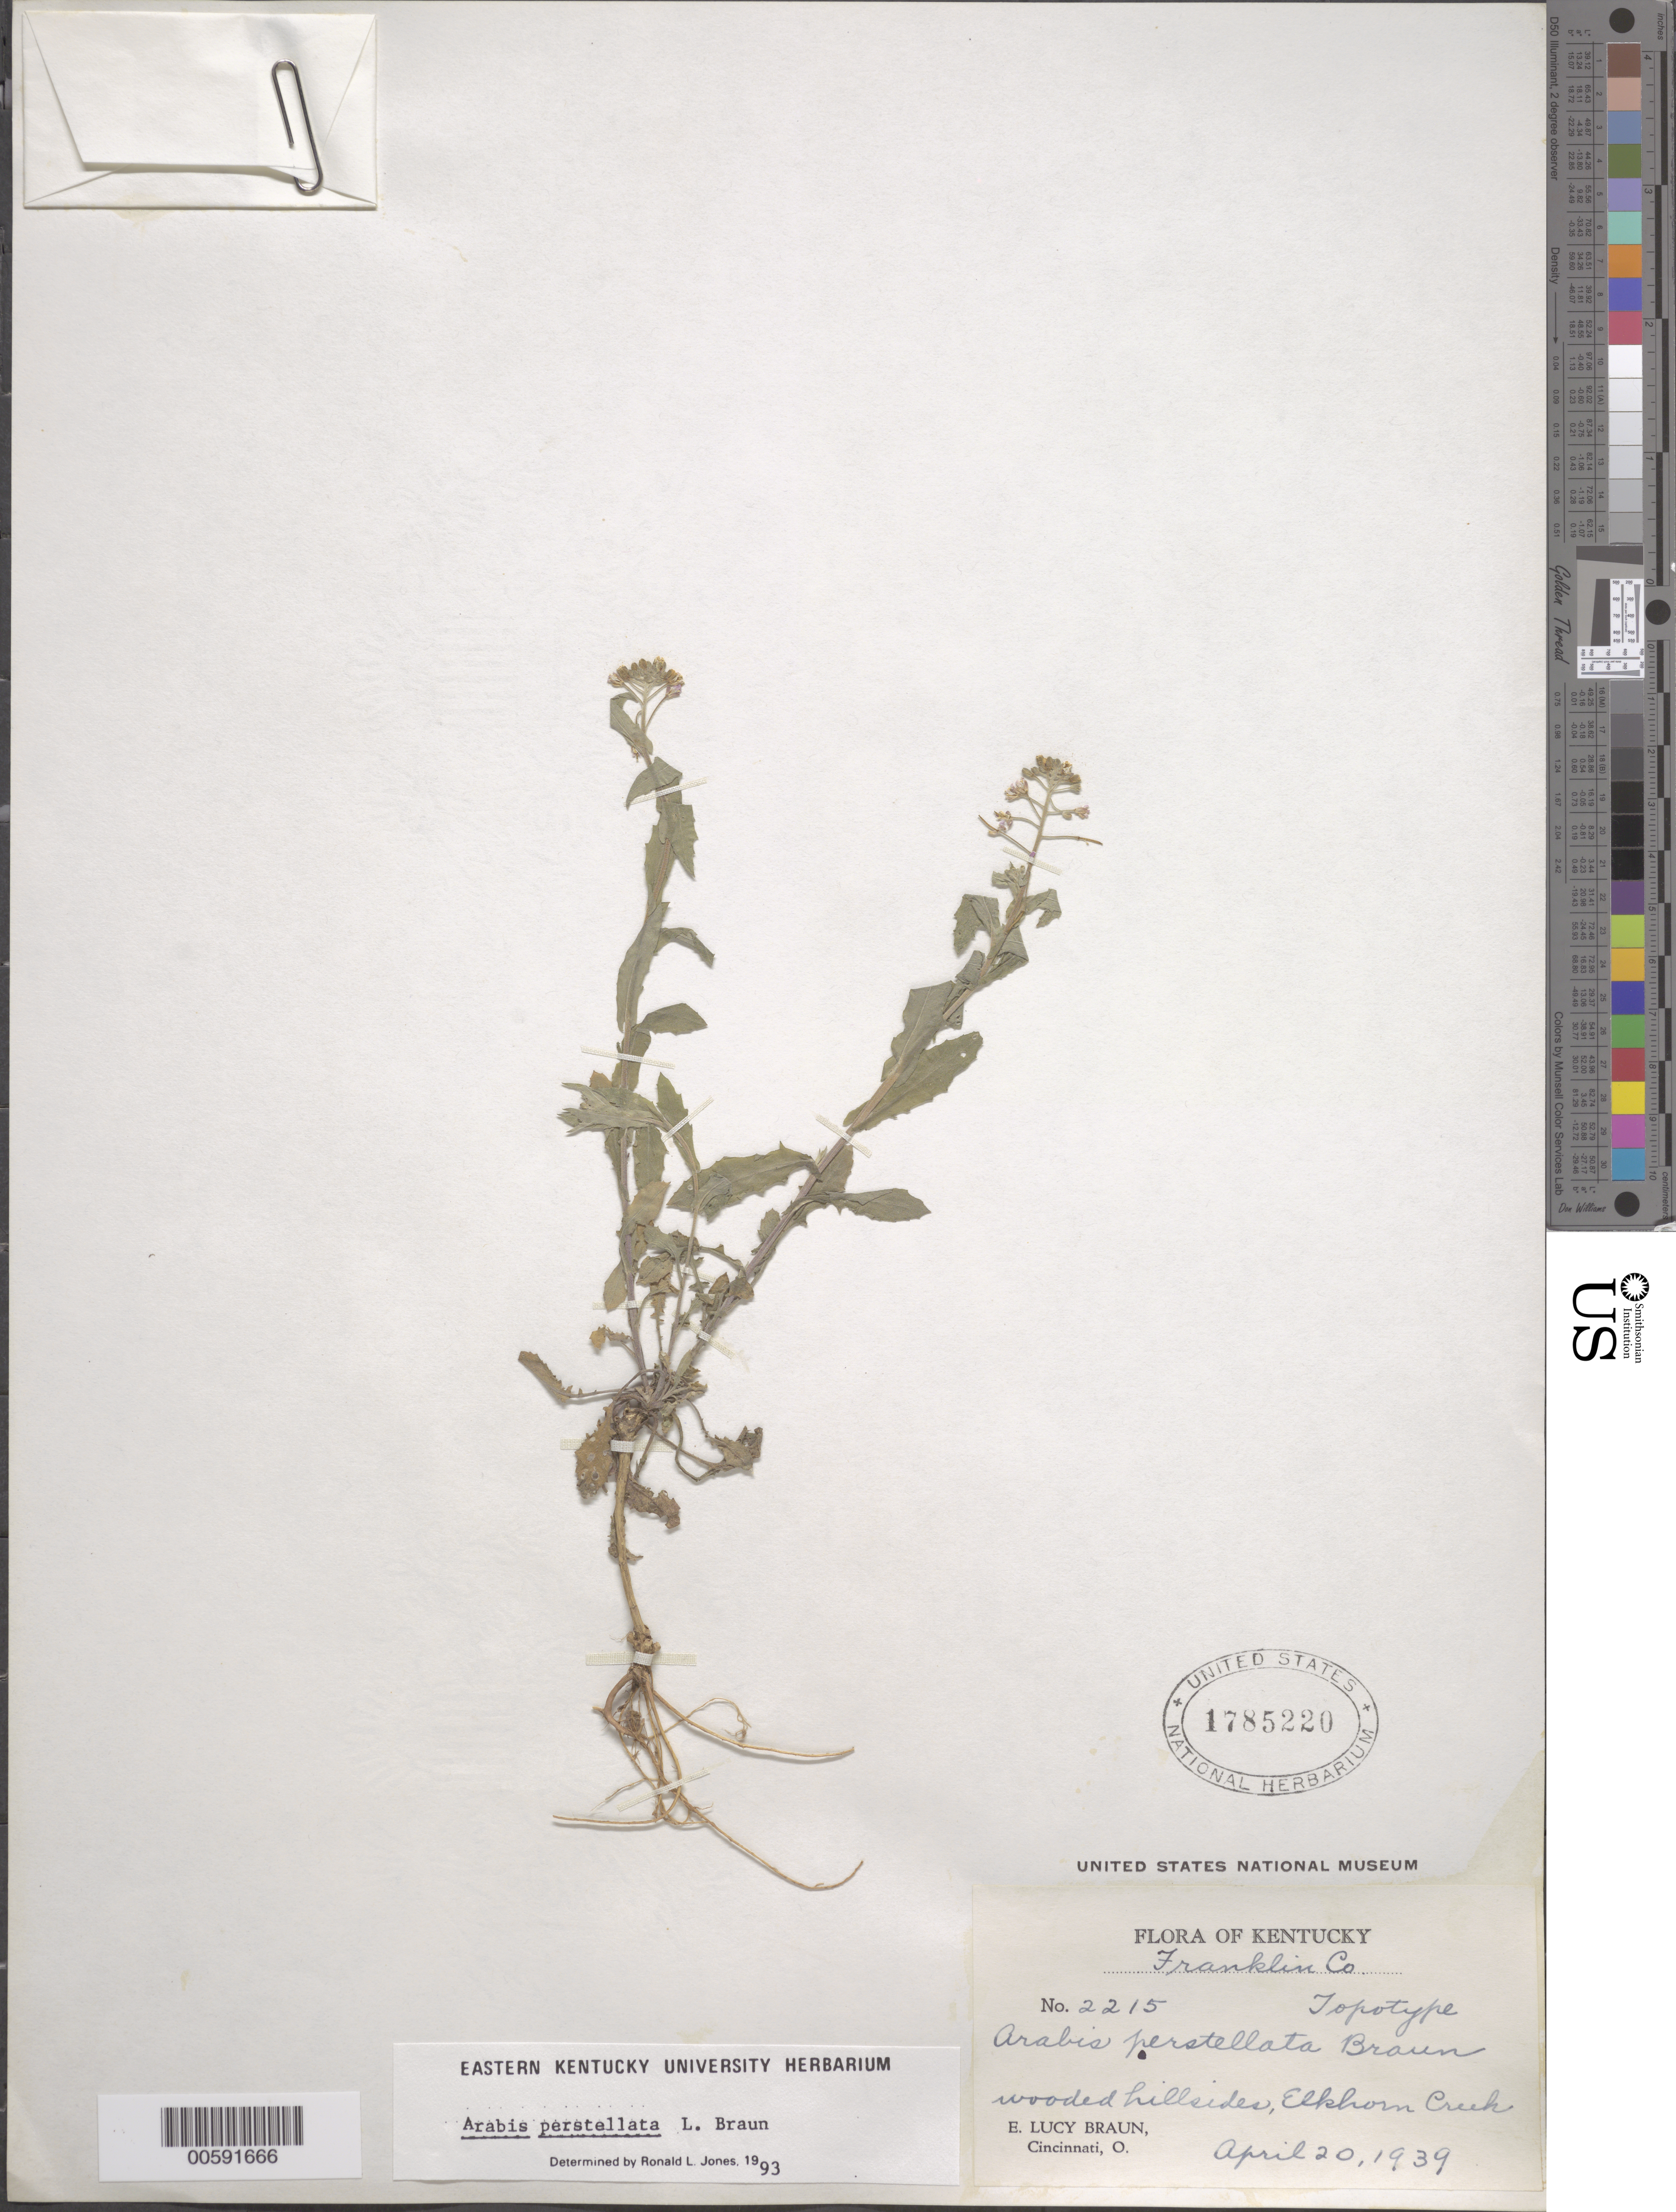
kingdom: Plantae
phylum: Tracheophyta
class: Magnoliopsida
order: Brassicales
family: Brassicaceae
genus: Arabis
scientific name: Arabis perstellata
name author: E.L. Braun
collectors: E. L. Braun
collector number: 2215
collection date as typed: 20 Apr 1939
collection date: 1939-04-20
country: United States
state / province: Kentucky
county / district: Franklin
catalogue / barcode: US 1785220